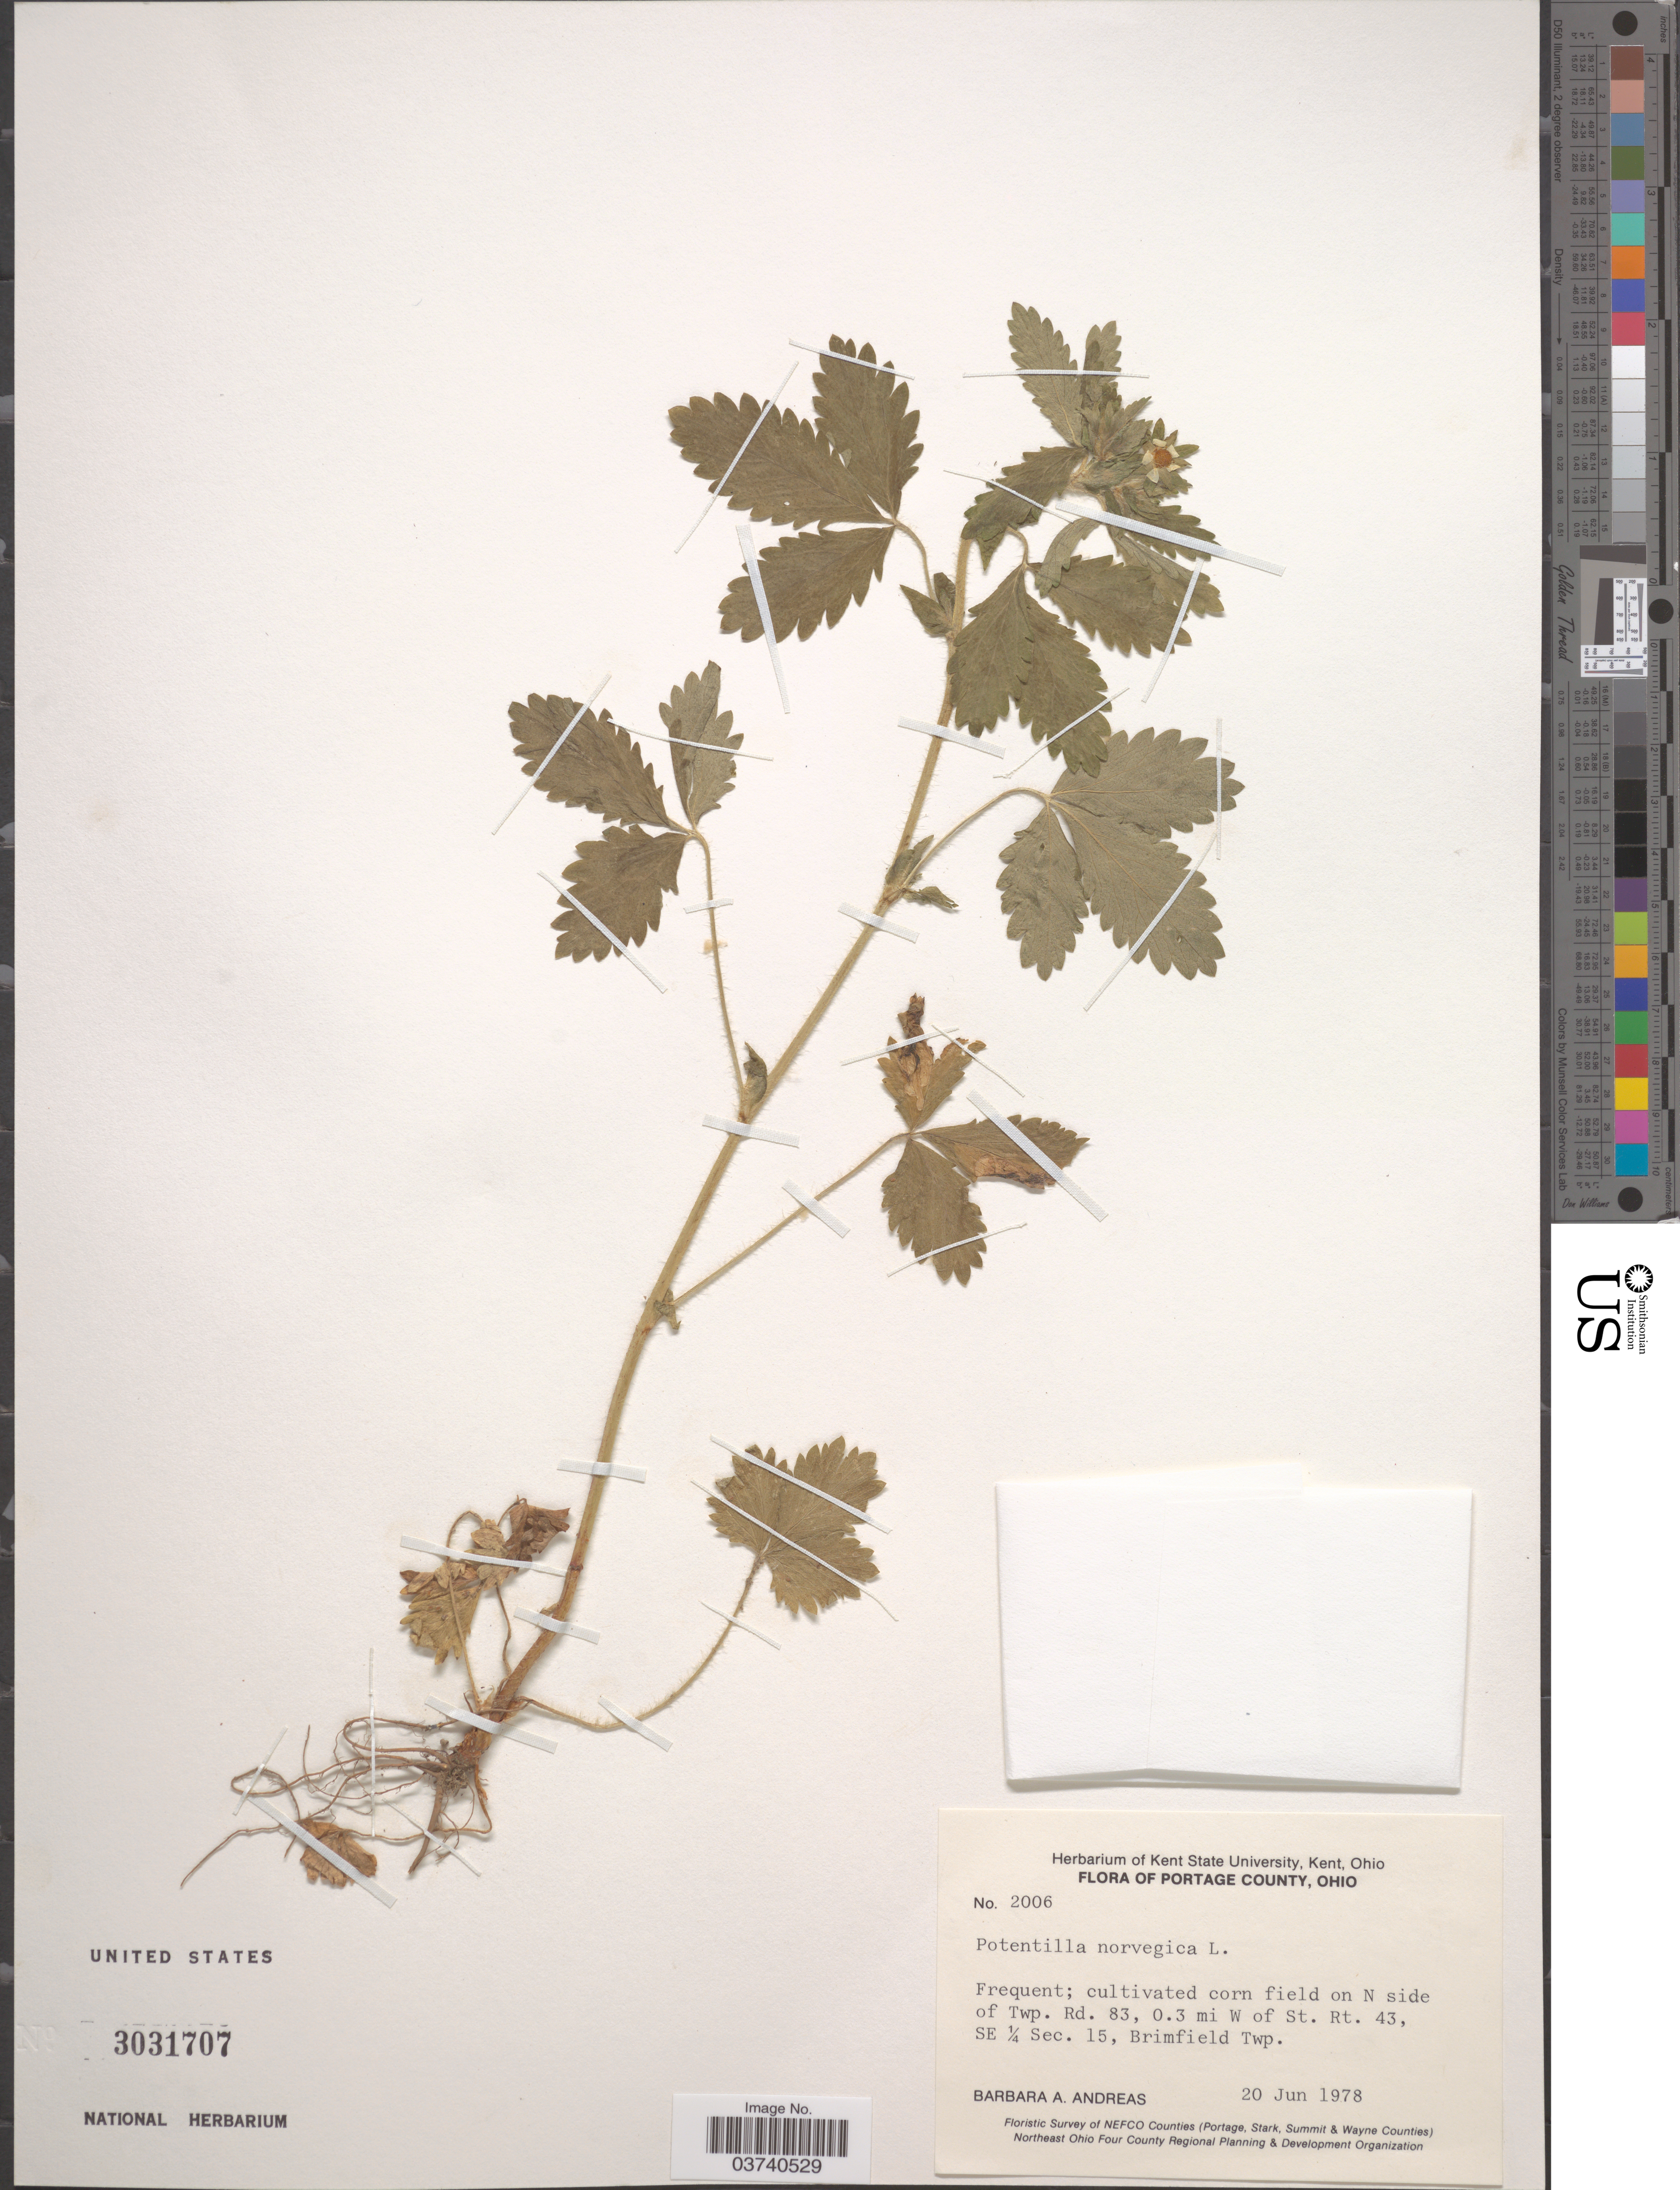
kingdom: Plantae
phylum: Tracheophyta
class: Magnoliopsida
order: Rosales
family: Rosaceae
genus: Potentilla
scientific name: Potentilla norvegica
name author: L.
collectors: B. A. Andreas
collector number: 2006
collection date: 1978-06-20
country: United States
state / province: Ohio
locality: Portage County. N side of Twp. Rd. 83, 0.3 mi W of St. Rt. 43, SE ¼ Sec. 15, Brimfield Twp.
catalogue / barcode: US 3031707